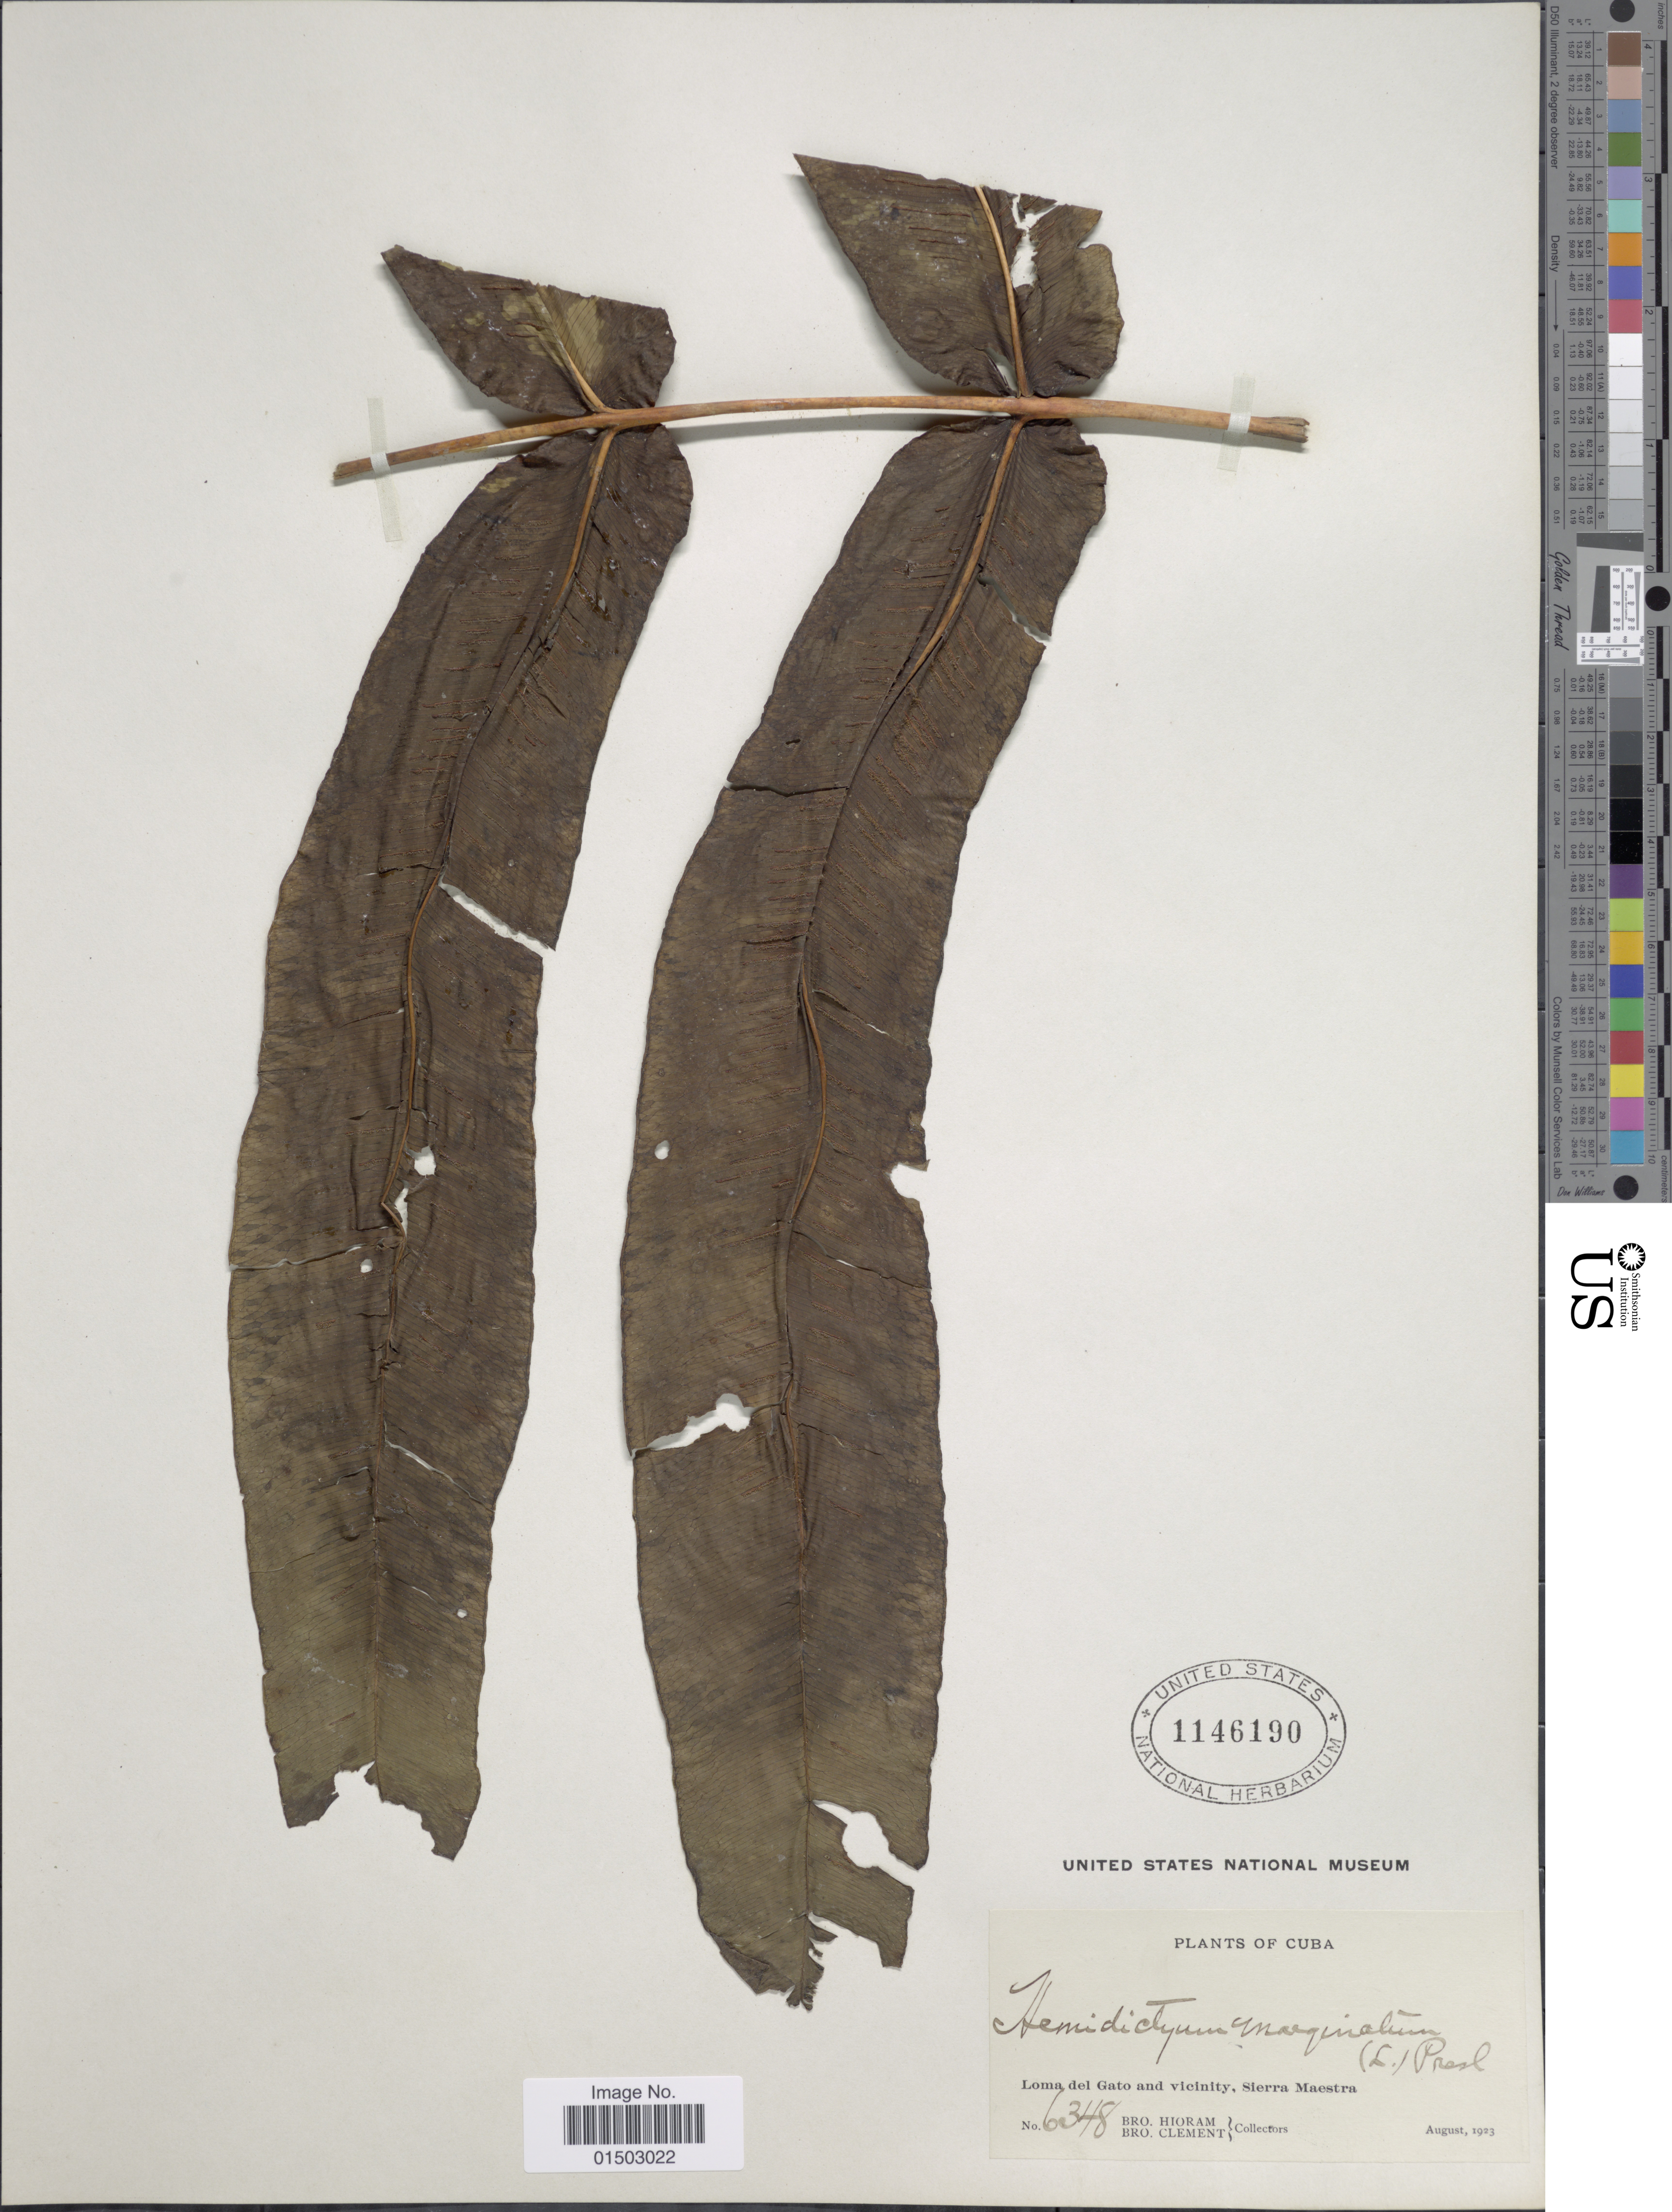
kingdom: Plantae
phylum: Tracheophyta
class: Polypodiopsida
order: Polypodiales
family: Hemidictyaceae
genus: Hemidictyum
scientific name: Hemidictyum marginatum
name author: (L.) C. Presl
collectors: Bro. Hioram & B. Clement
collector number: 6348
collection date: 1923-08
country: Cuba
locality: Loma del Gato and vicinity, Sierra Maestra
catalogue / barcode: US 1146190